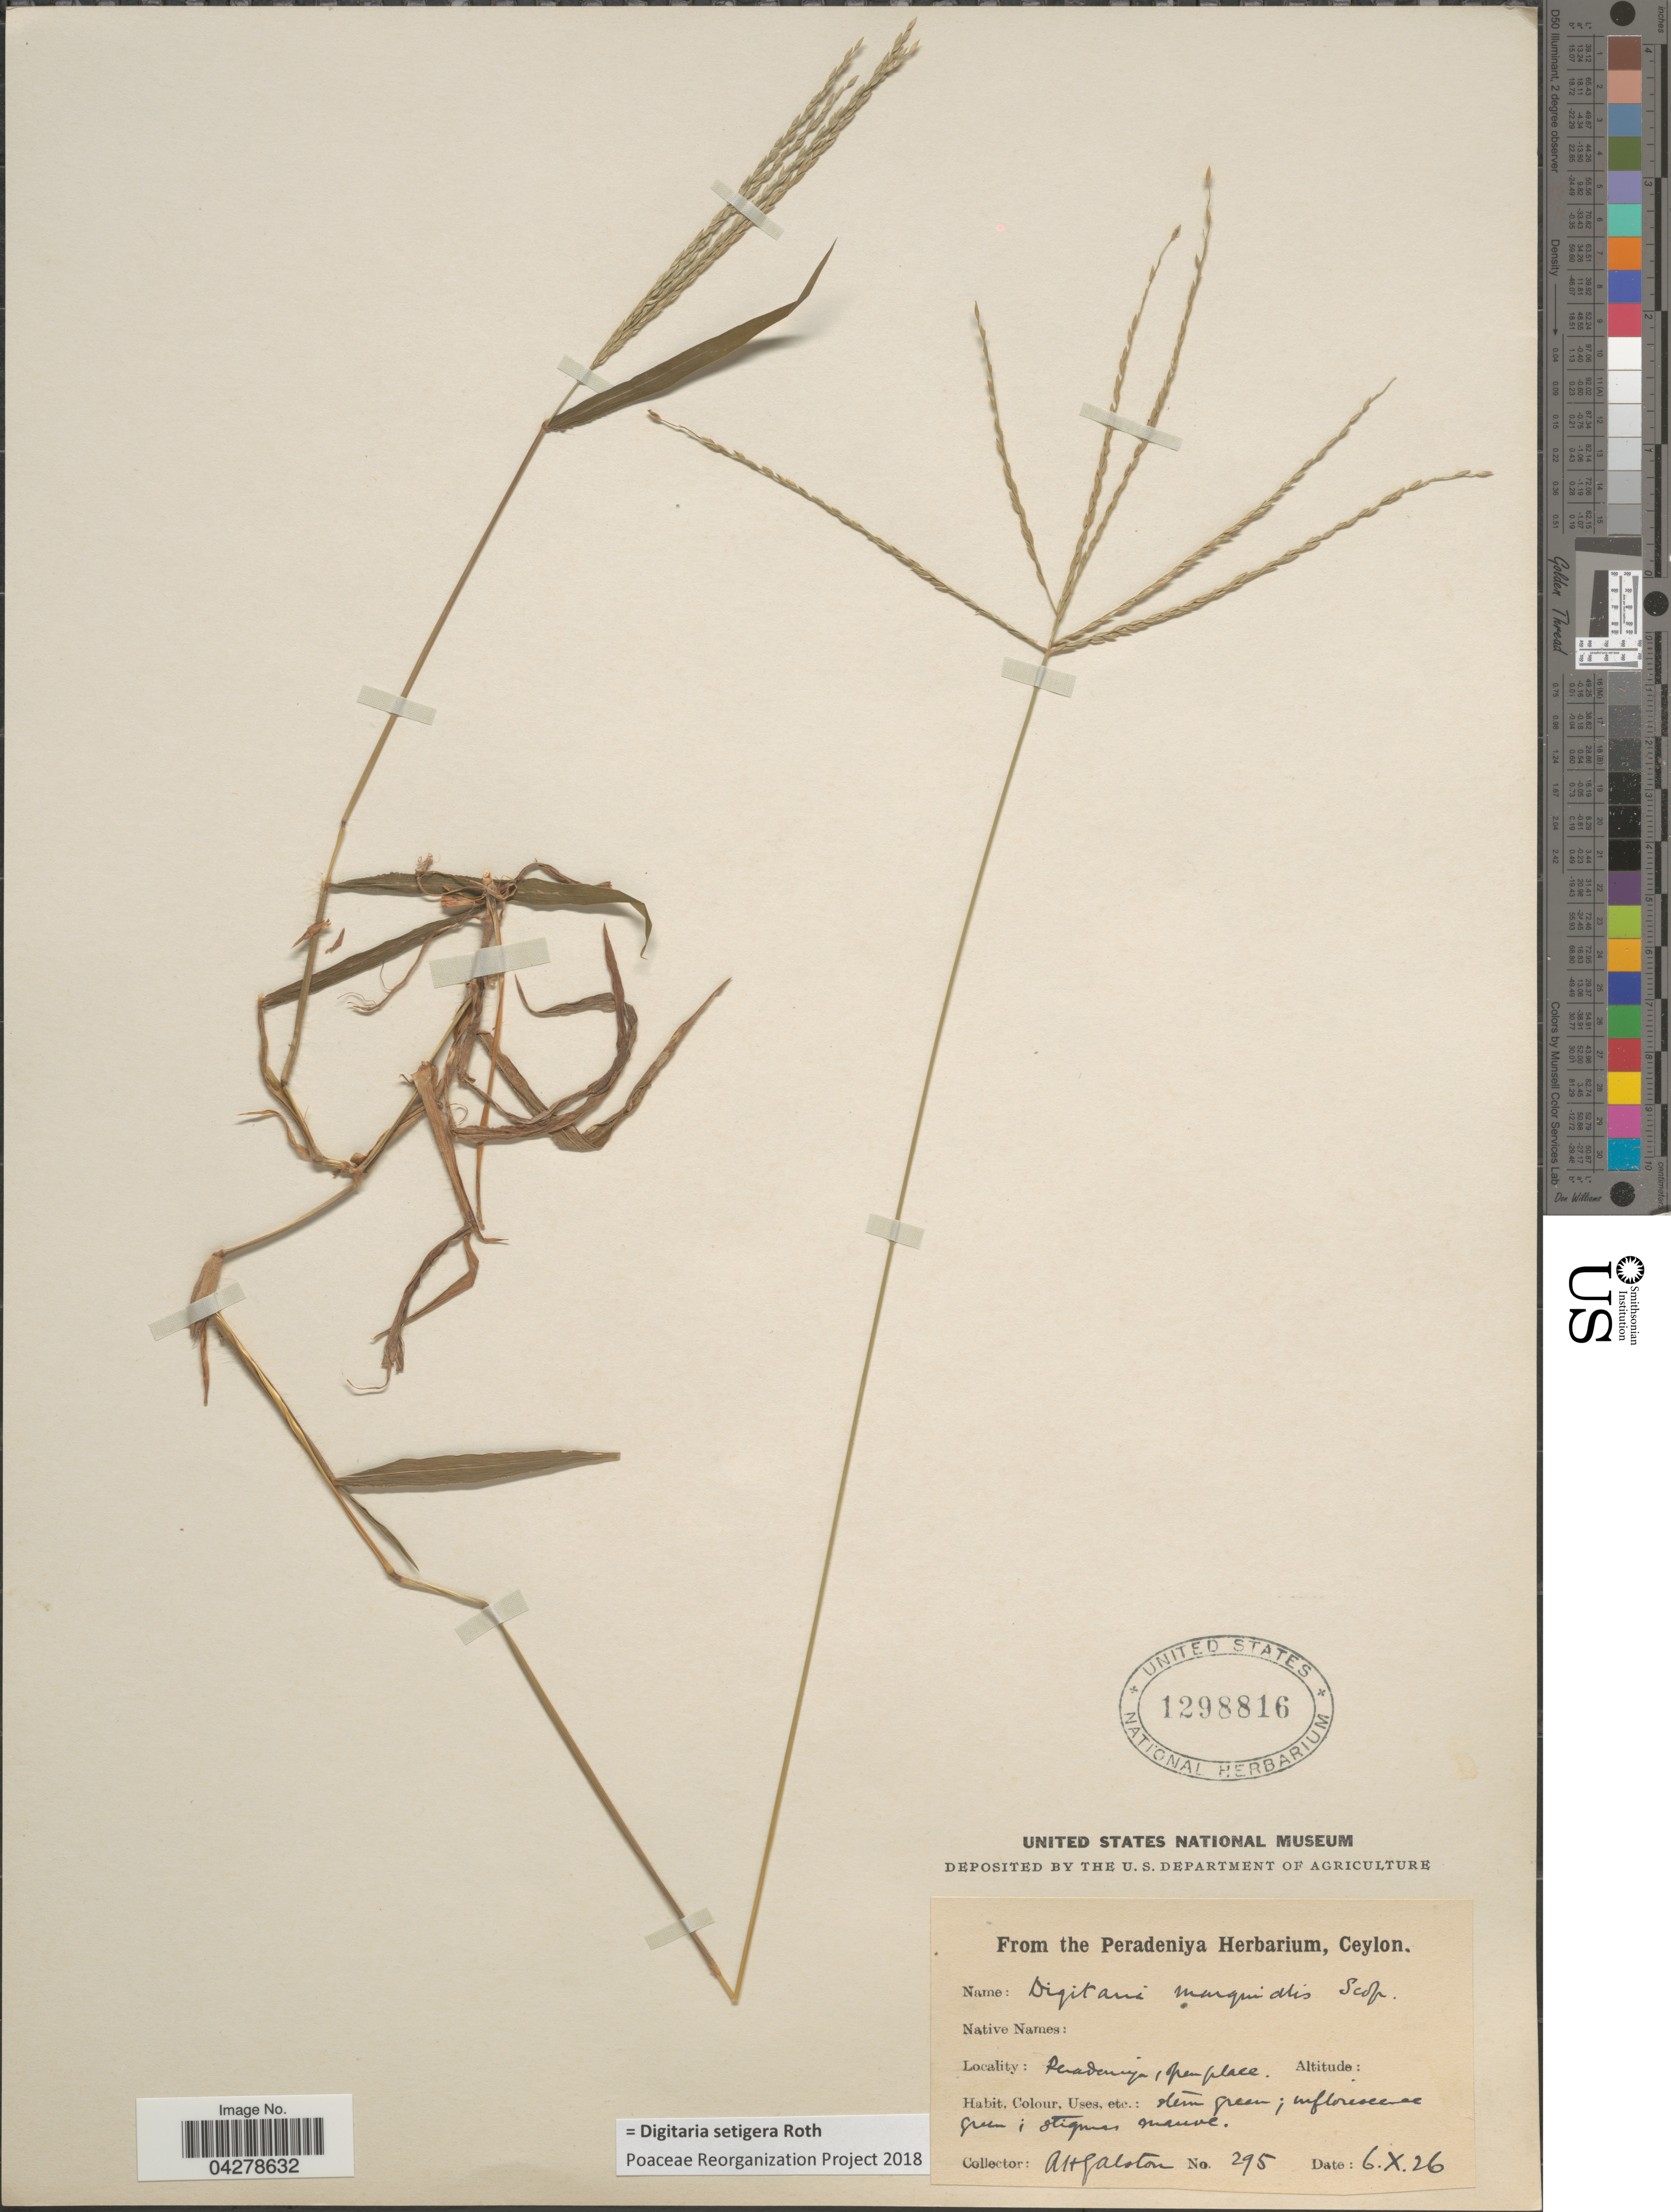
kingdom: Plantae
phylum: Tracheophyta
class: Liliopsida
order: Poales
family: Poaceae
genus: Digitaria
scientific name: Digitaria setigera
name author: Roth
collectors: A. H. Alston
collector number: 295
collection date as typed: Transcribed d/m/y: 6/10/26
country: Sri Lanka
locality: Peradeniya, open place.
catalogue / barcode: US 1298816